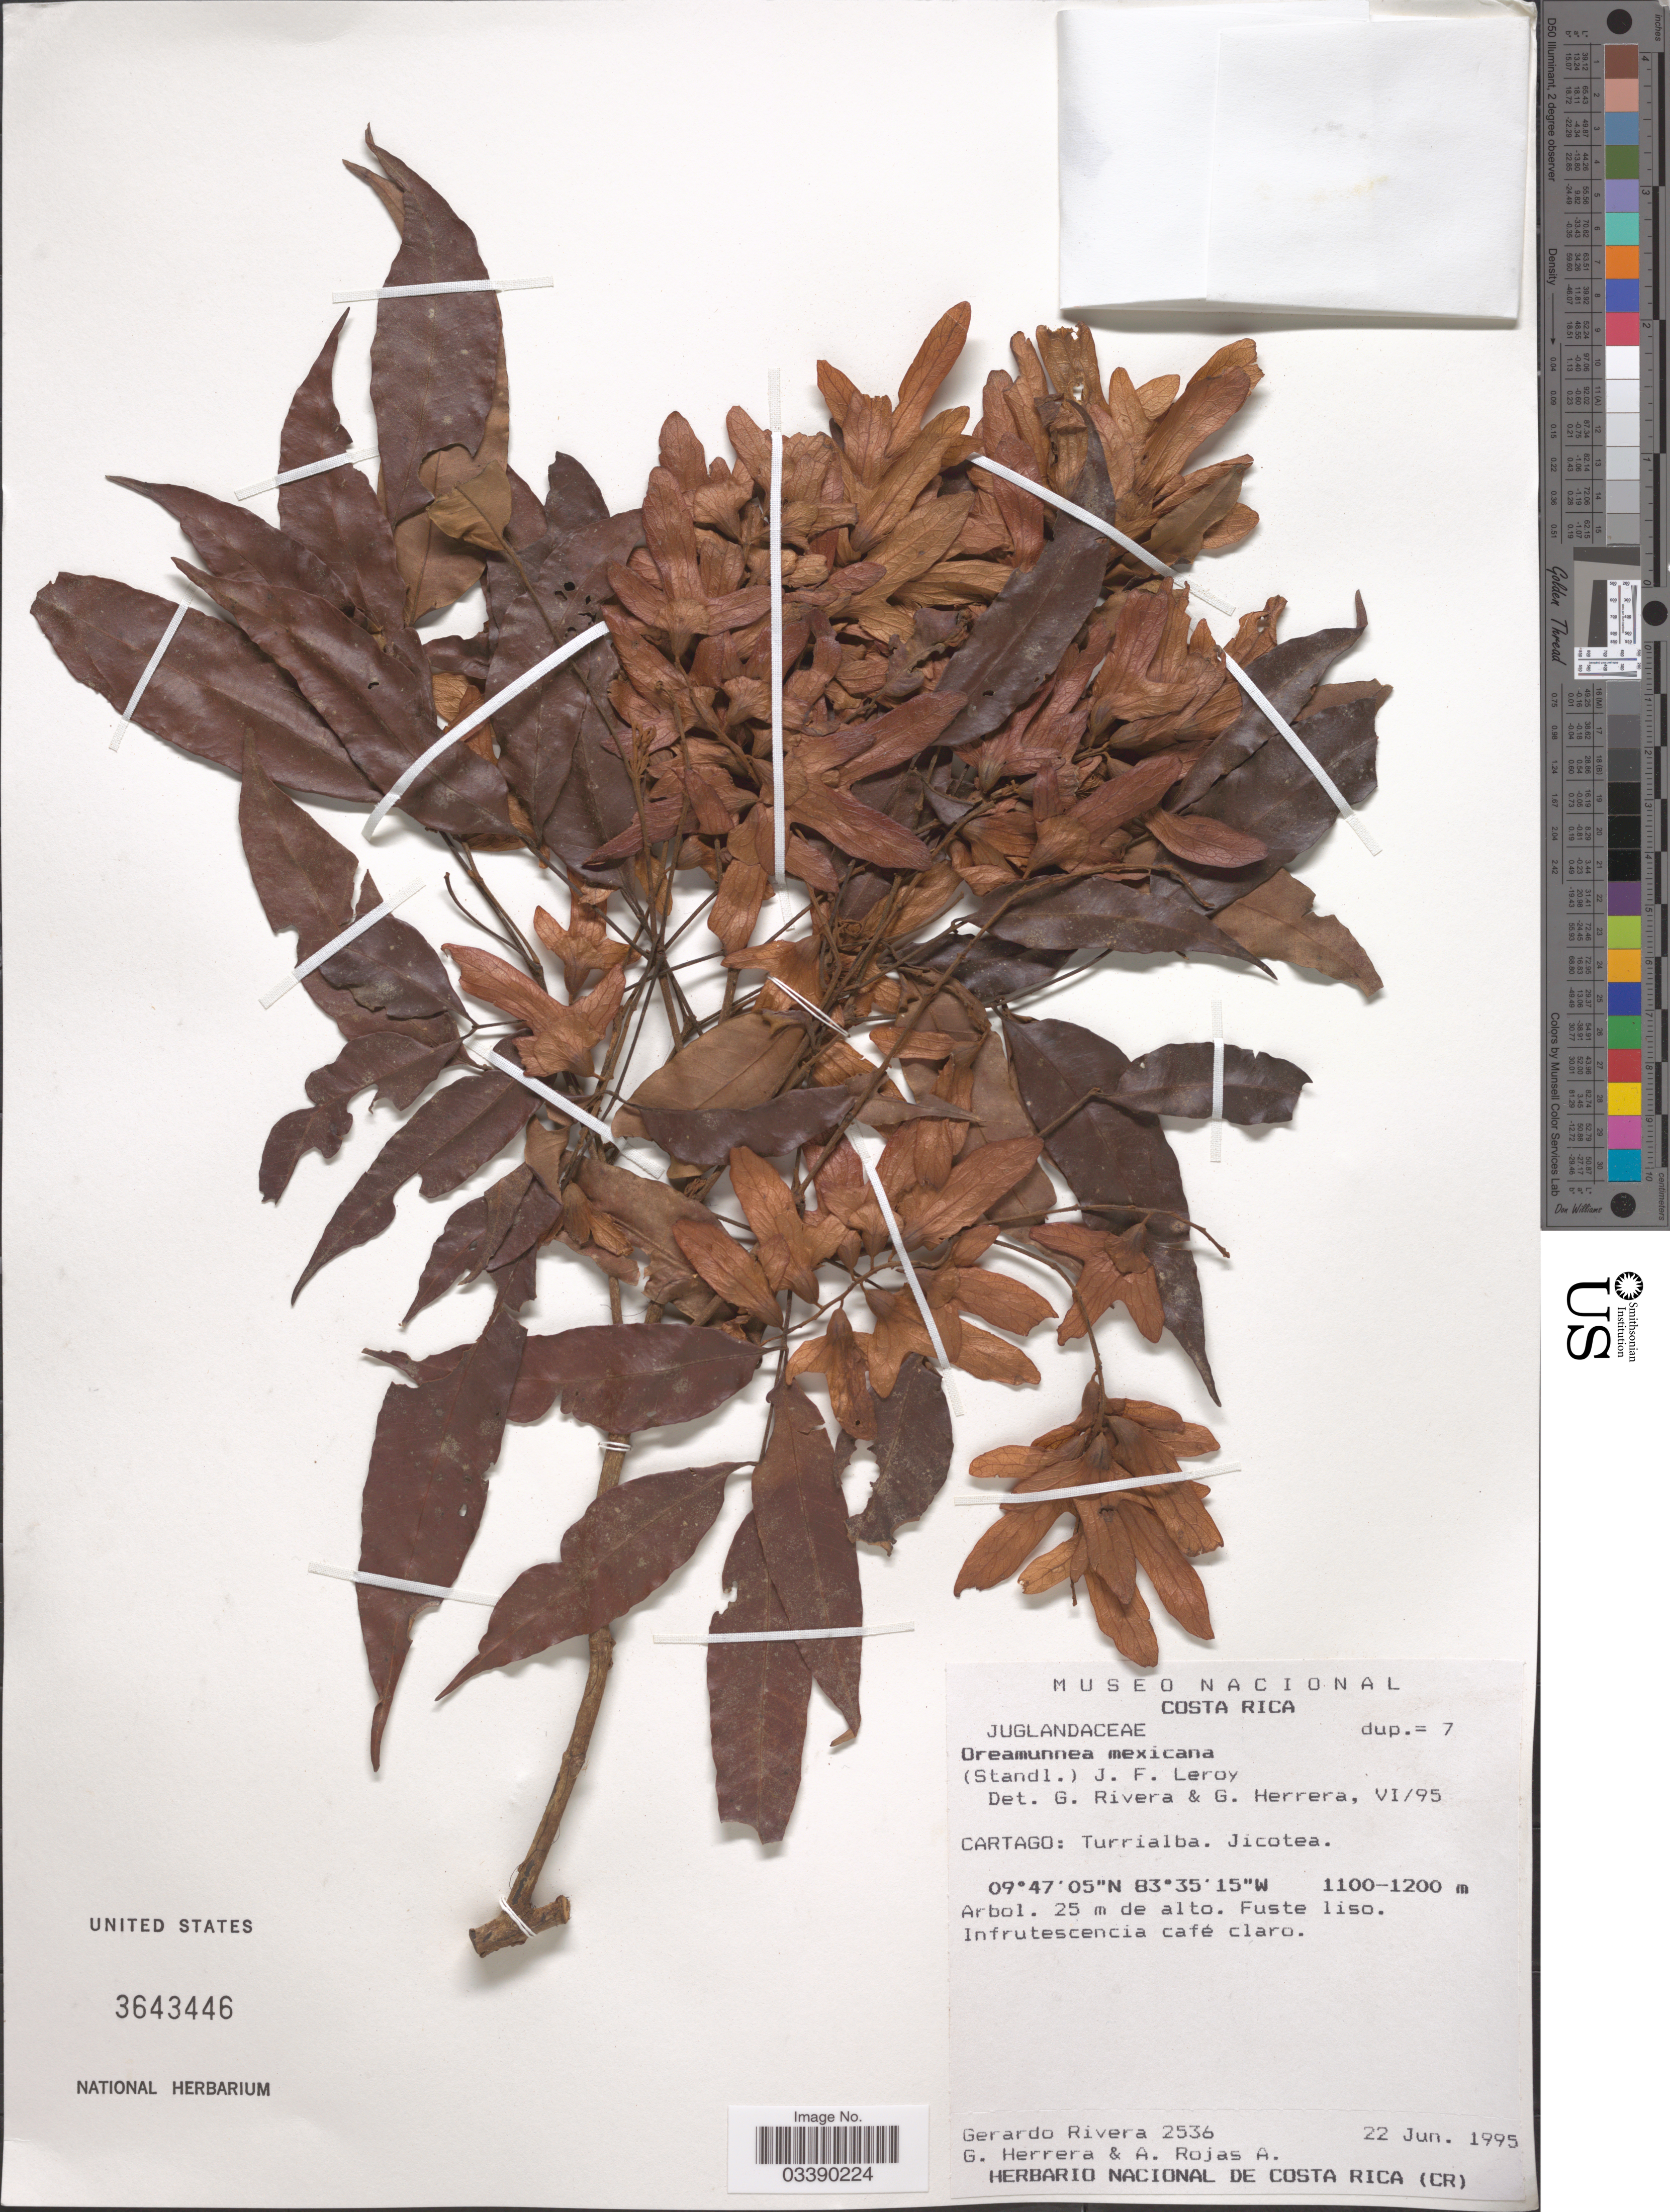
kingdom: Plantae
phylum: Tracheophyta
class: Magnoliopsida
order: Fagales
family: Juglandaceae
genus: Oreomunnea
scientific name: Oreomunnea mexicana subsp. mexicana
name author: (Standl.) J.-F. Leroy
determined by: Strong, Mark T., (BOT), Smithsonian Institution - National Museum of Natural History (UNITED STATES)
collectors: G. Rivera, G. Herrera & A. Rojas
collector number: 2536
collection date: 1995-06-22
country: Costa Rica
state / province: Cartago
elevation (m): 1100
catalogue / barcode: US 3643446